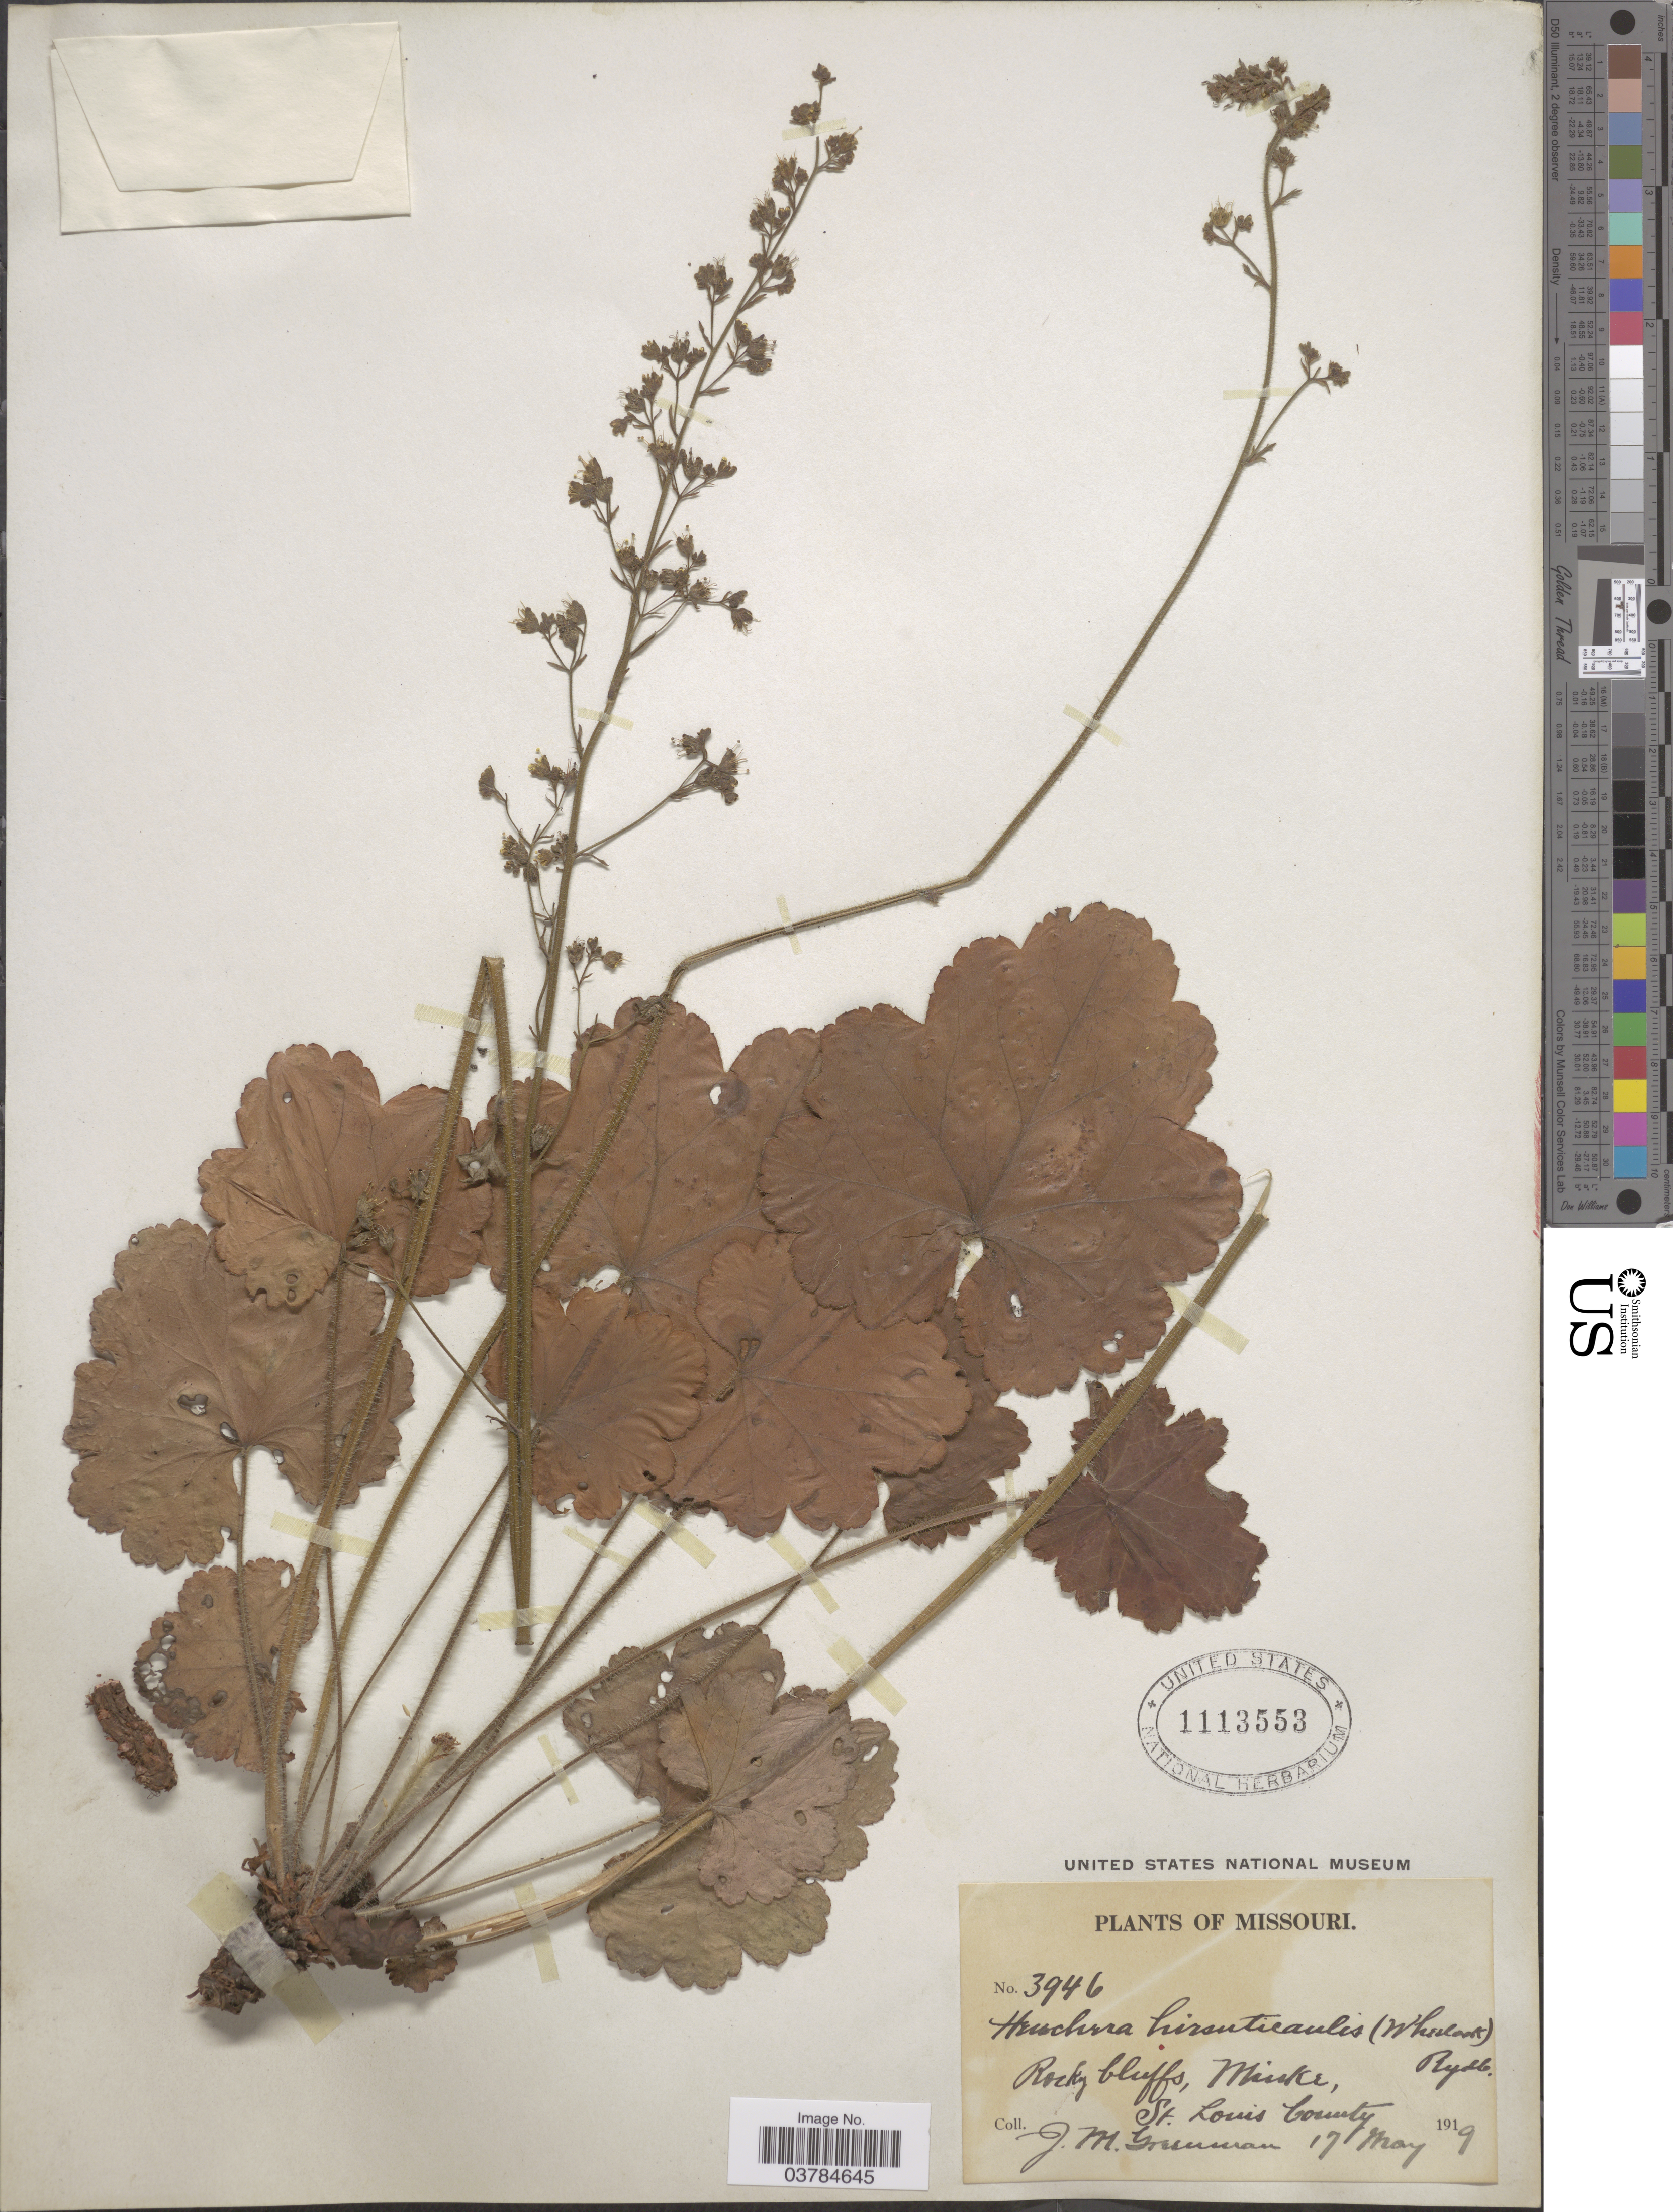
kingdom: Plantae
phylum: Tracheophyta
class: Magnoliopsida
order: Saxifragales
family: Saxifragaceae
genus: Heuchera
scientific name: Heuchera hirsuticaulis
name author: (Wheelock) Rydb.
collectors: J. M. Greenman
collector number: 3946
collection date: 1919-05-17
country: United States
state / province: Missouri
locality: Rocky bluffs, Minke. St. Louis County.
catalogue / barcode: US 1113553